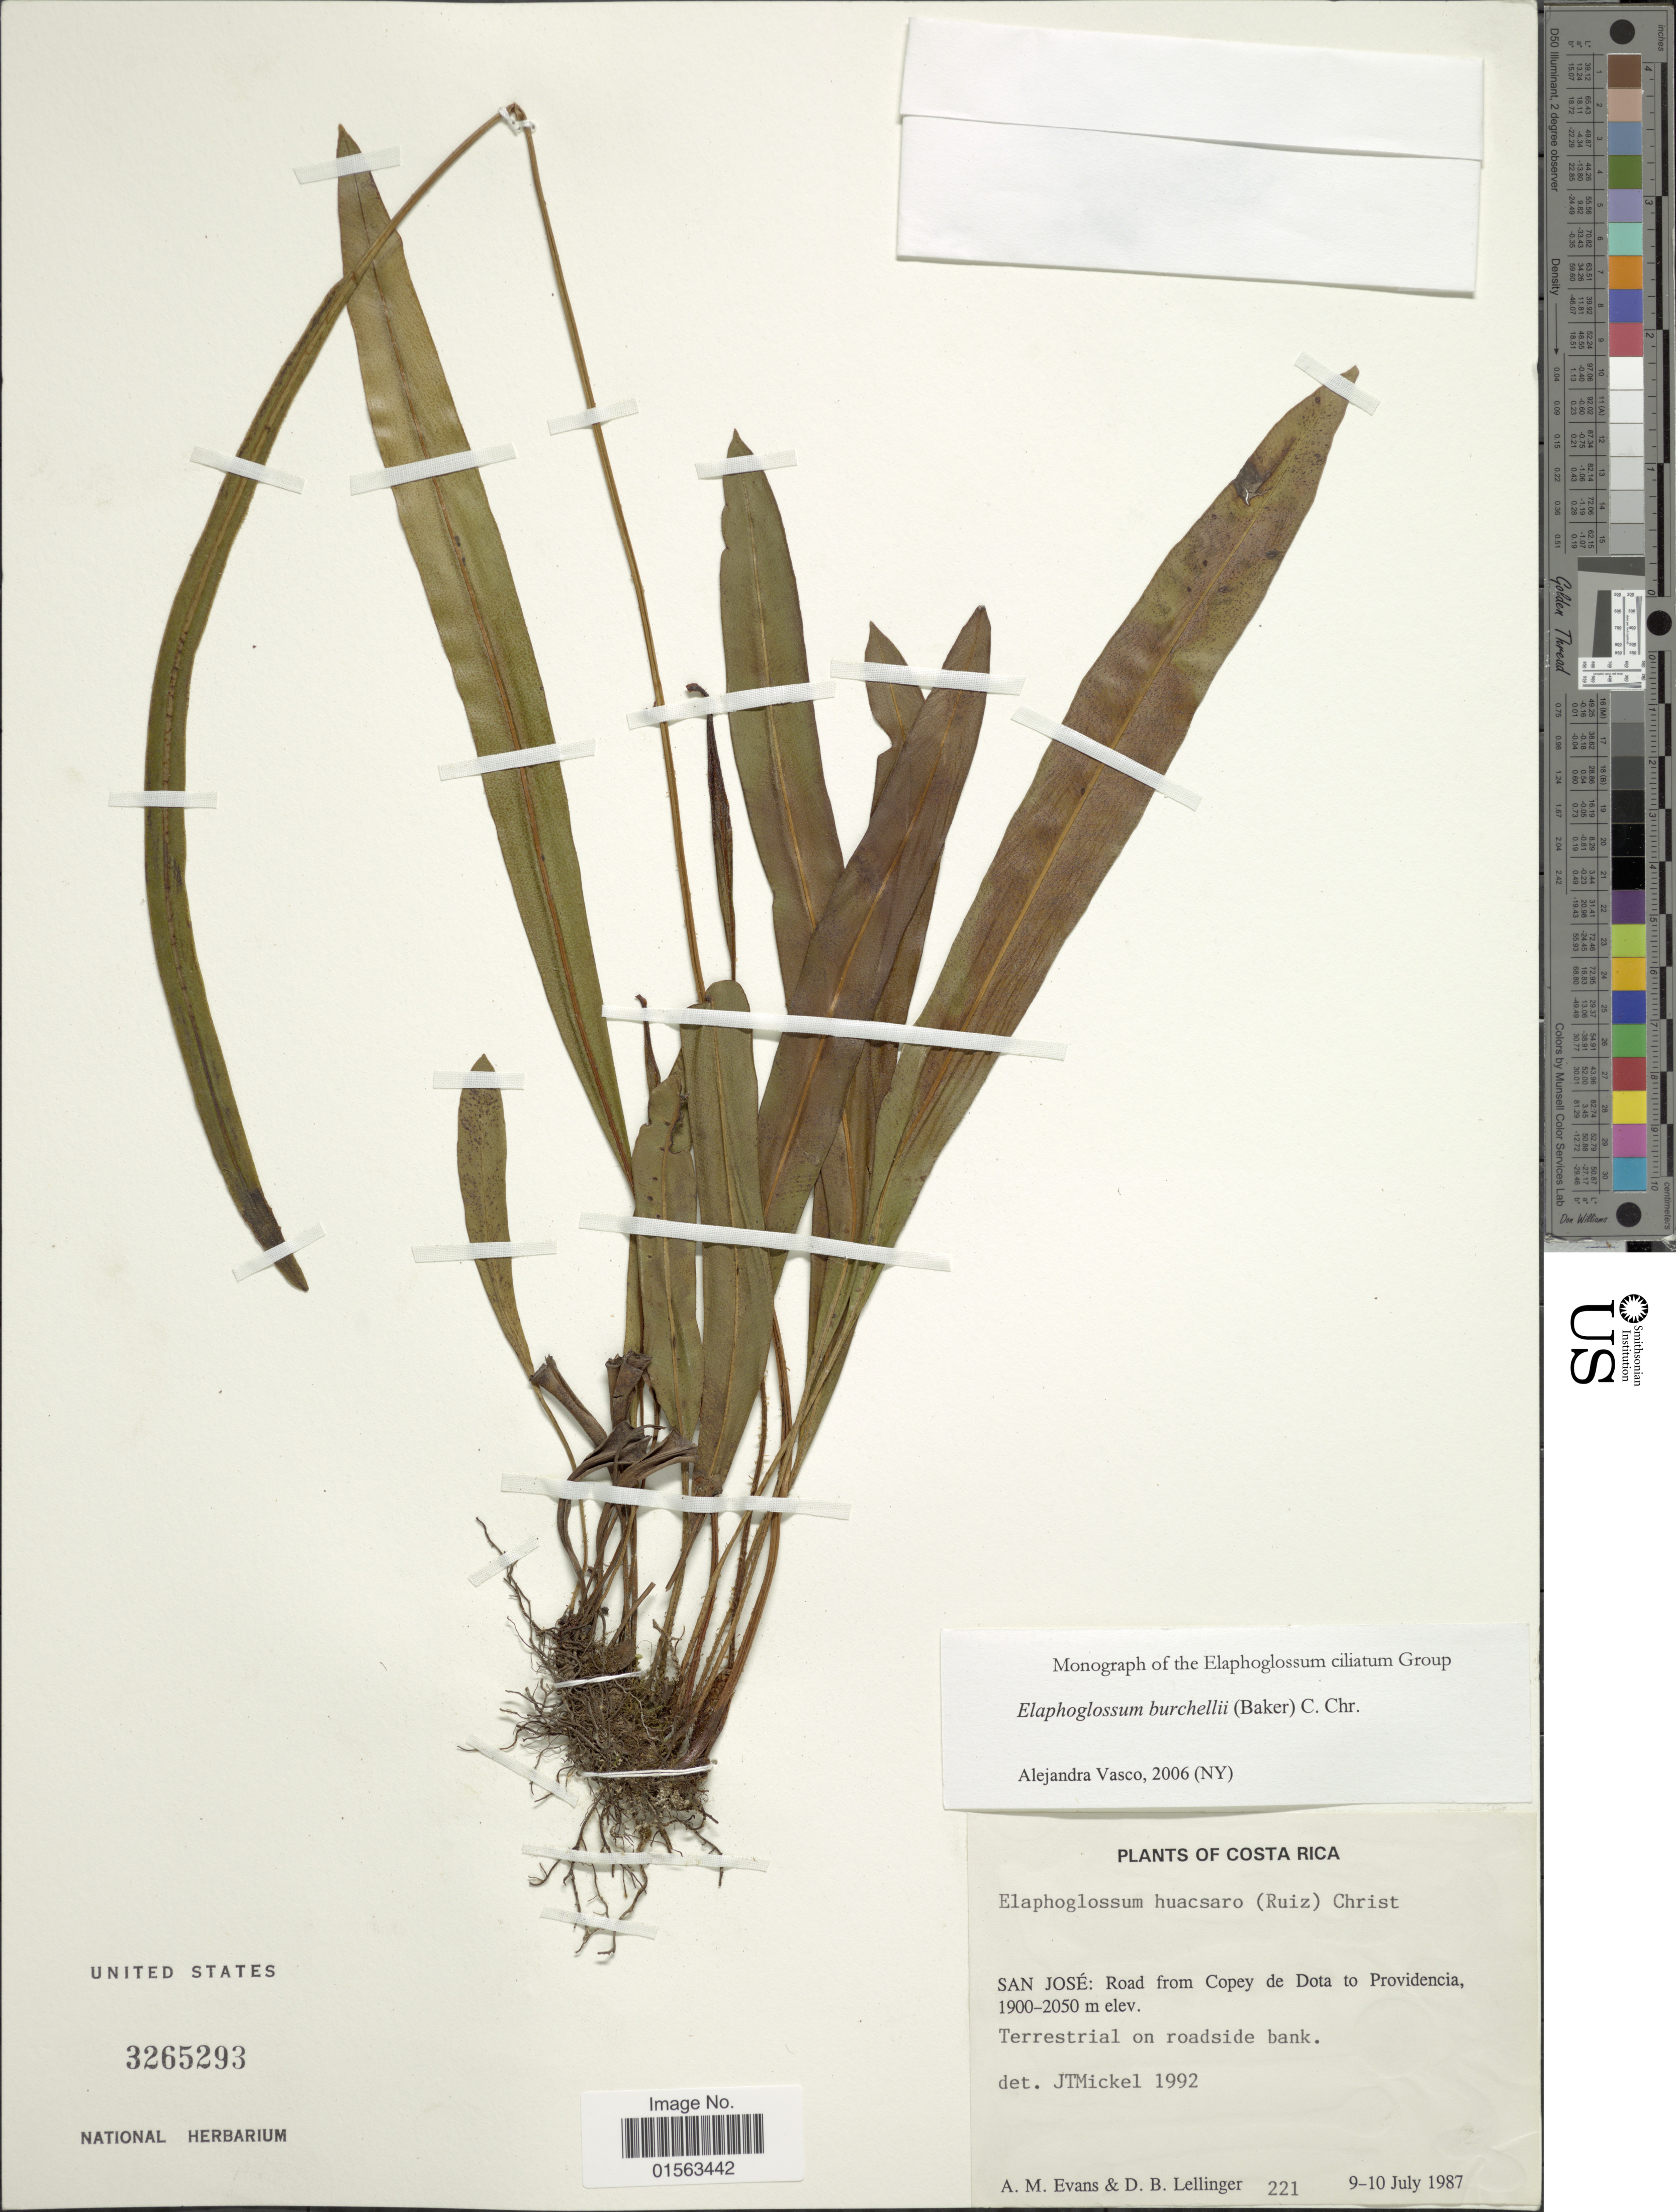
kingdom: Plantae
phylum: Tracheophyta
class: Polypodiopsida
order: Polypodiales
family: Dryopteridaceae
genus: Elaphoglossum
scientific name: Elaphoglossum burchellii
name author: (Baker) C. Chr.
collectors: A. M. Evans & D. B. Lellinger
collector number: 221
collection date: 1987-07-09/1987-07-10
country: Costa Rica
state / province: San José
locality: San Jose: oad from Copey de Dota to Providencia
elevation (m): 1900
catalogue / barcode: US 3265293